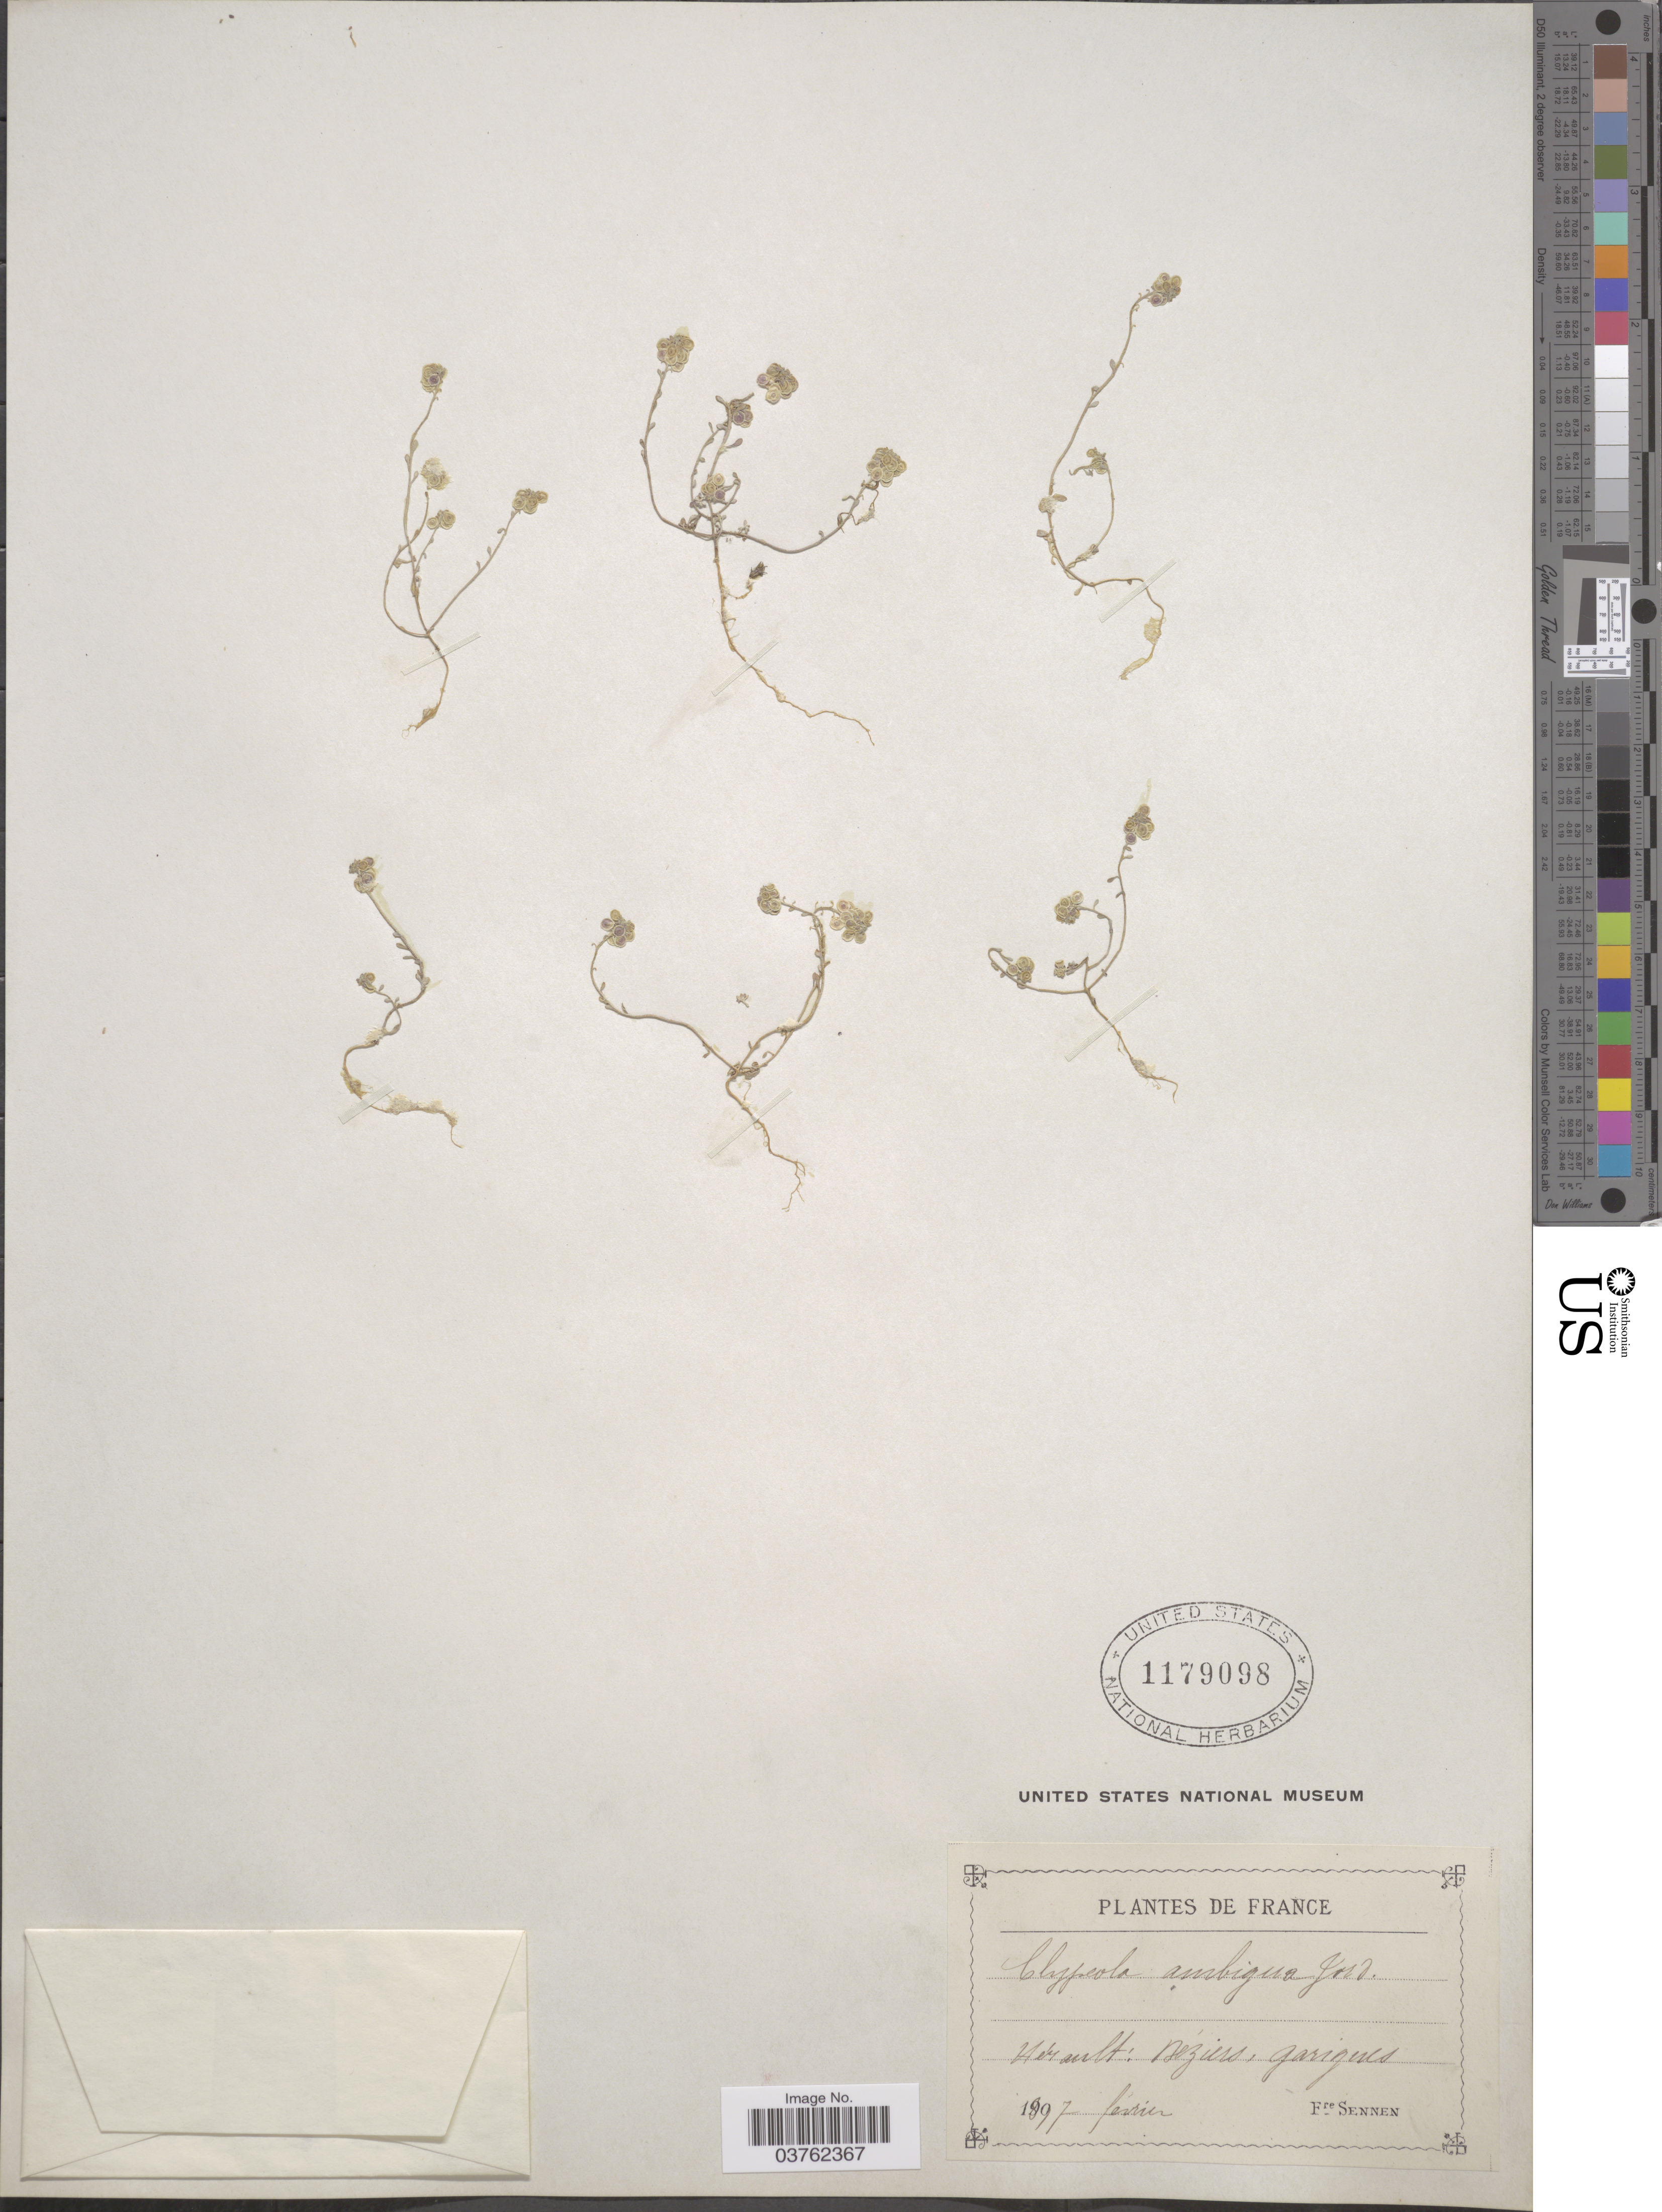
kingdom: Plantae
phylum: Tracheophyta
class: Magnoliopsida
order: Brassicales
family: Brassicaceae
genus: Clypeola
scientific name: Clypeola ambigua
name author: Jord. & Fourr.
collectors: E. Sennen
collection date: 1897-02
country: France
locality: Hérault: Béziers, garigues.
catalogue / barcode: US 1179098